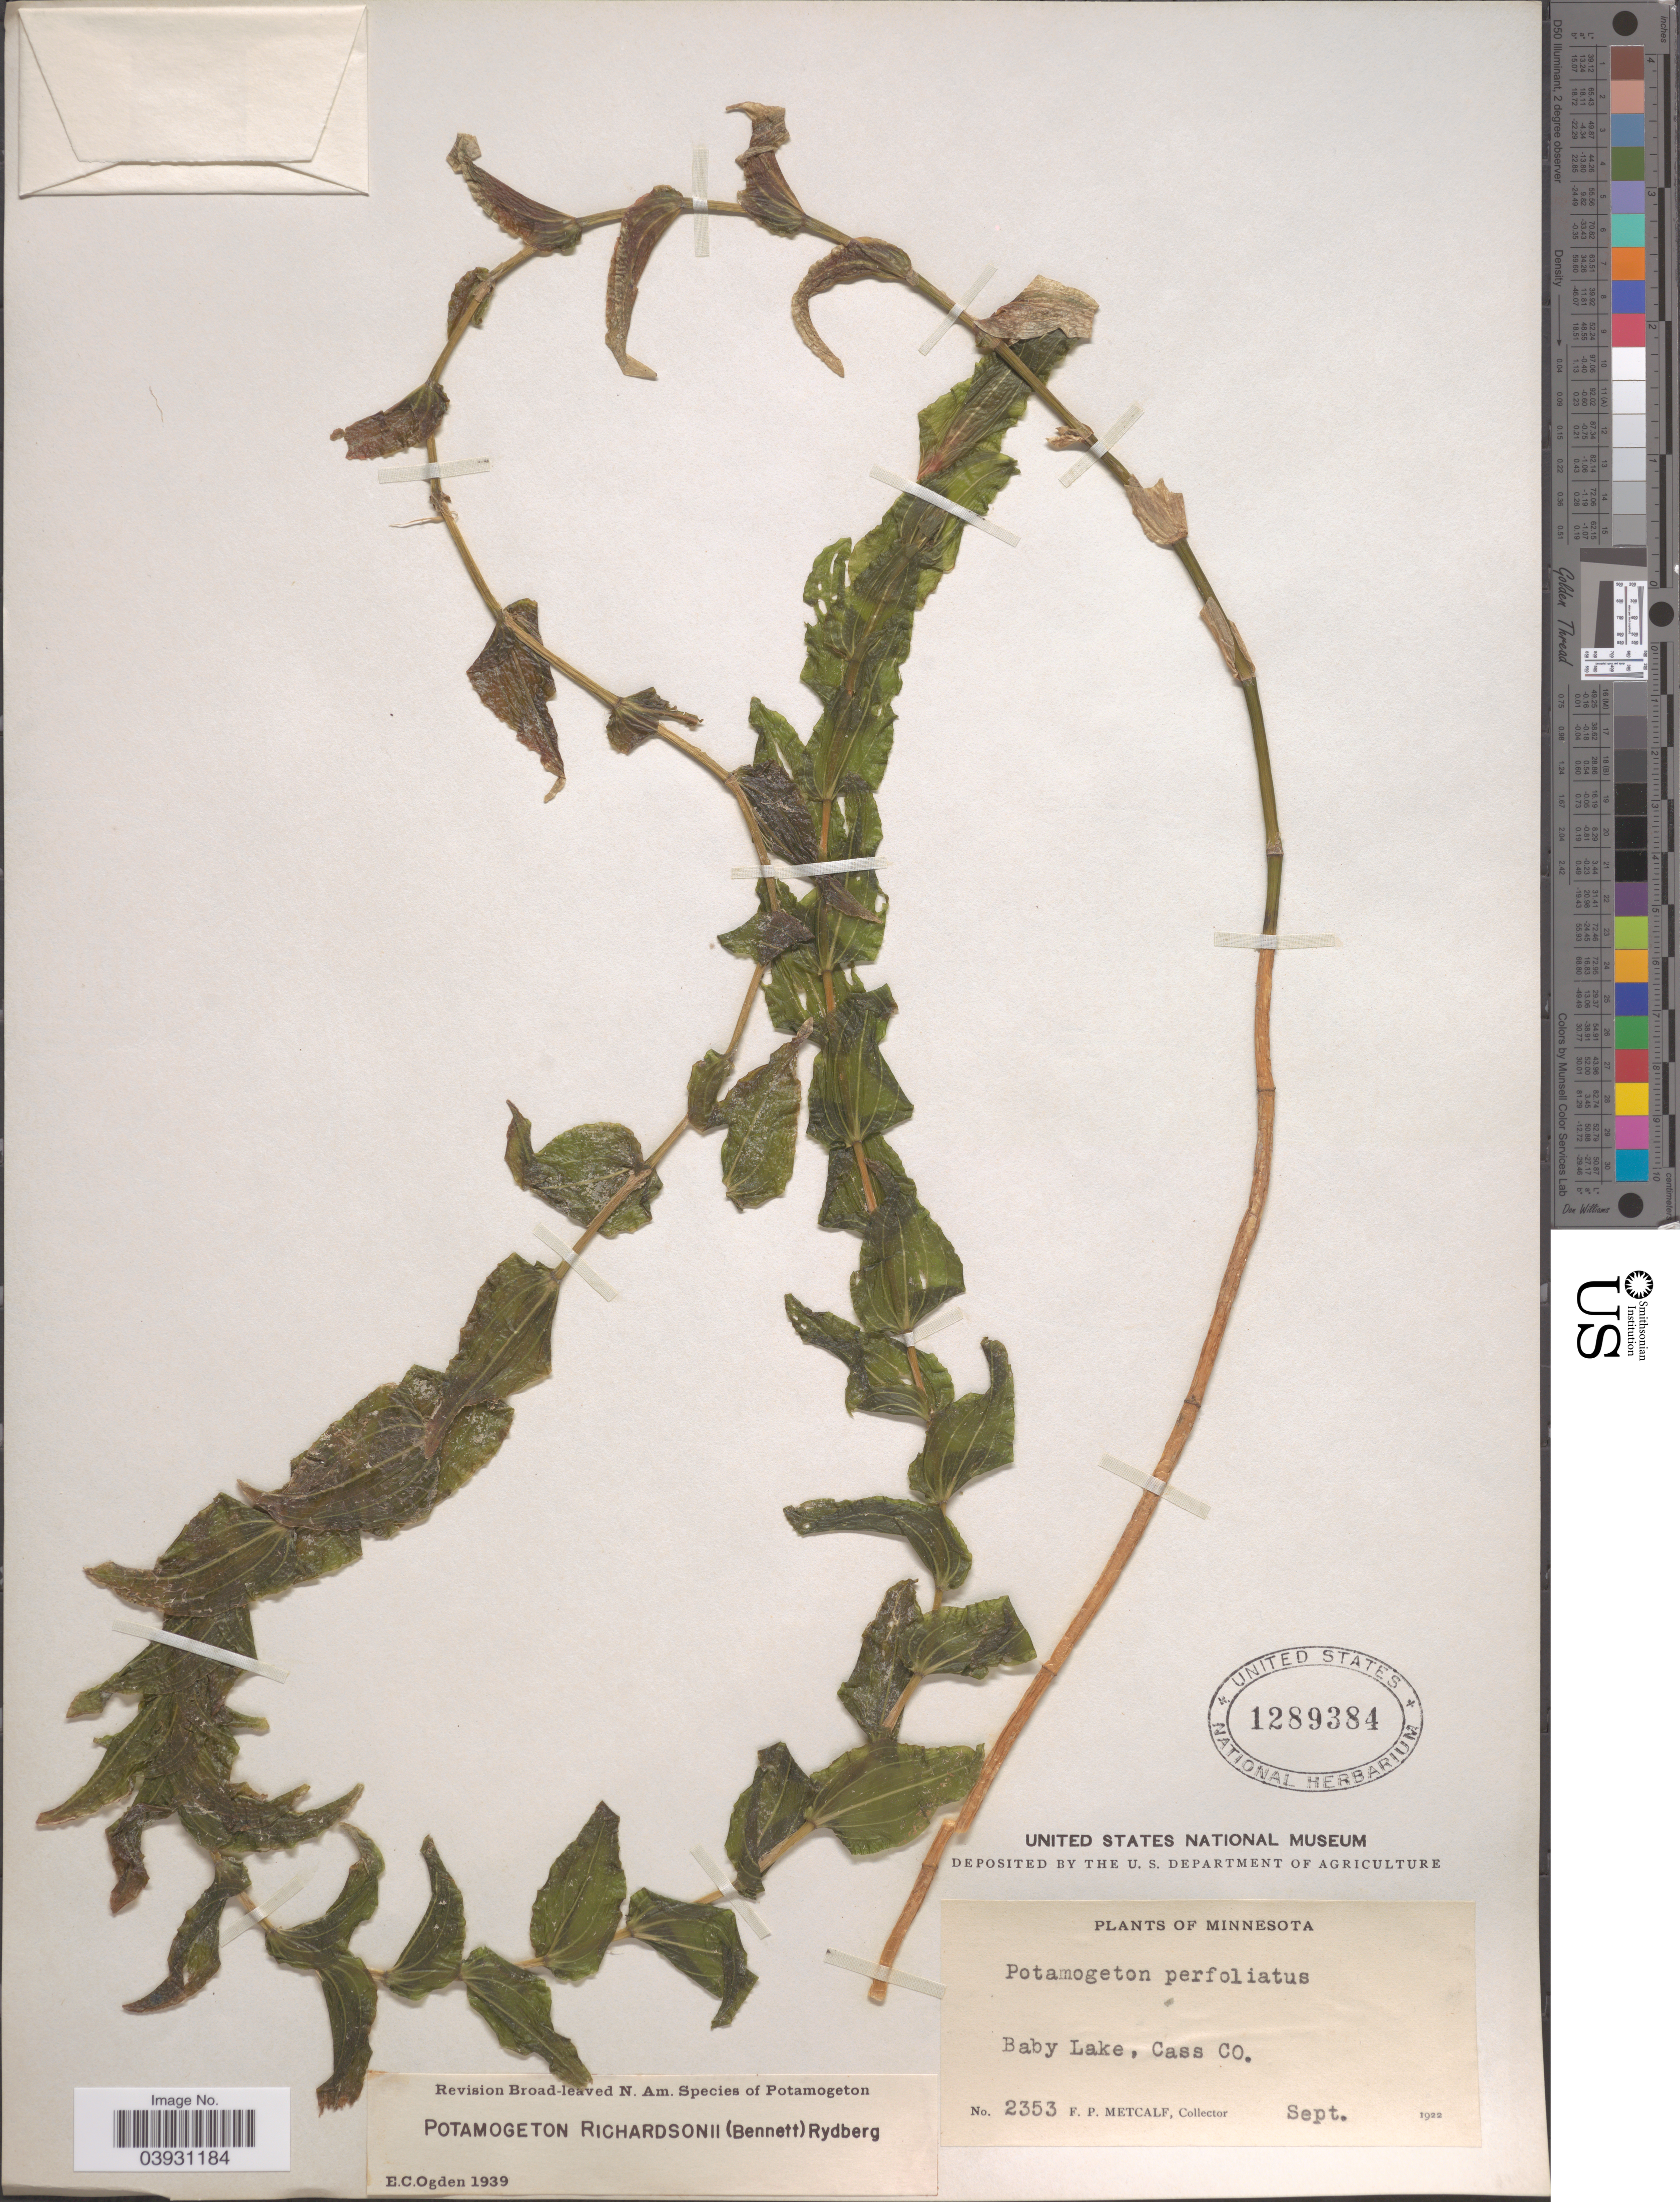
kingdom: Plantae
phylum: Tracheophyta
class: Liliopsida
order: Alismatales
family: Potamogetonaceae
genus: Potamogeton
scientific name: Potamogeton richardsonii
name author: (A.W. Benn.) Rydb.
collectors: F. Metcalf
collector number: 2353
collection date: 1922-09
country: United States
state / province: Minnesota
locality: Baby Lake, Cass Co.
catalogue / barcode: US 1289384